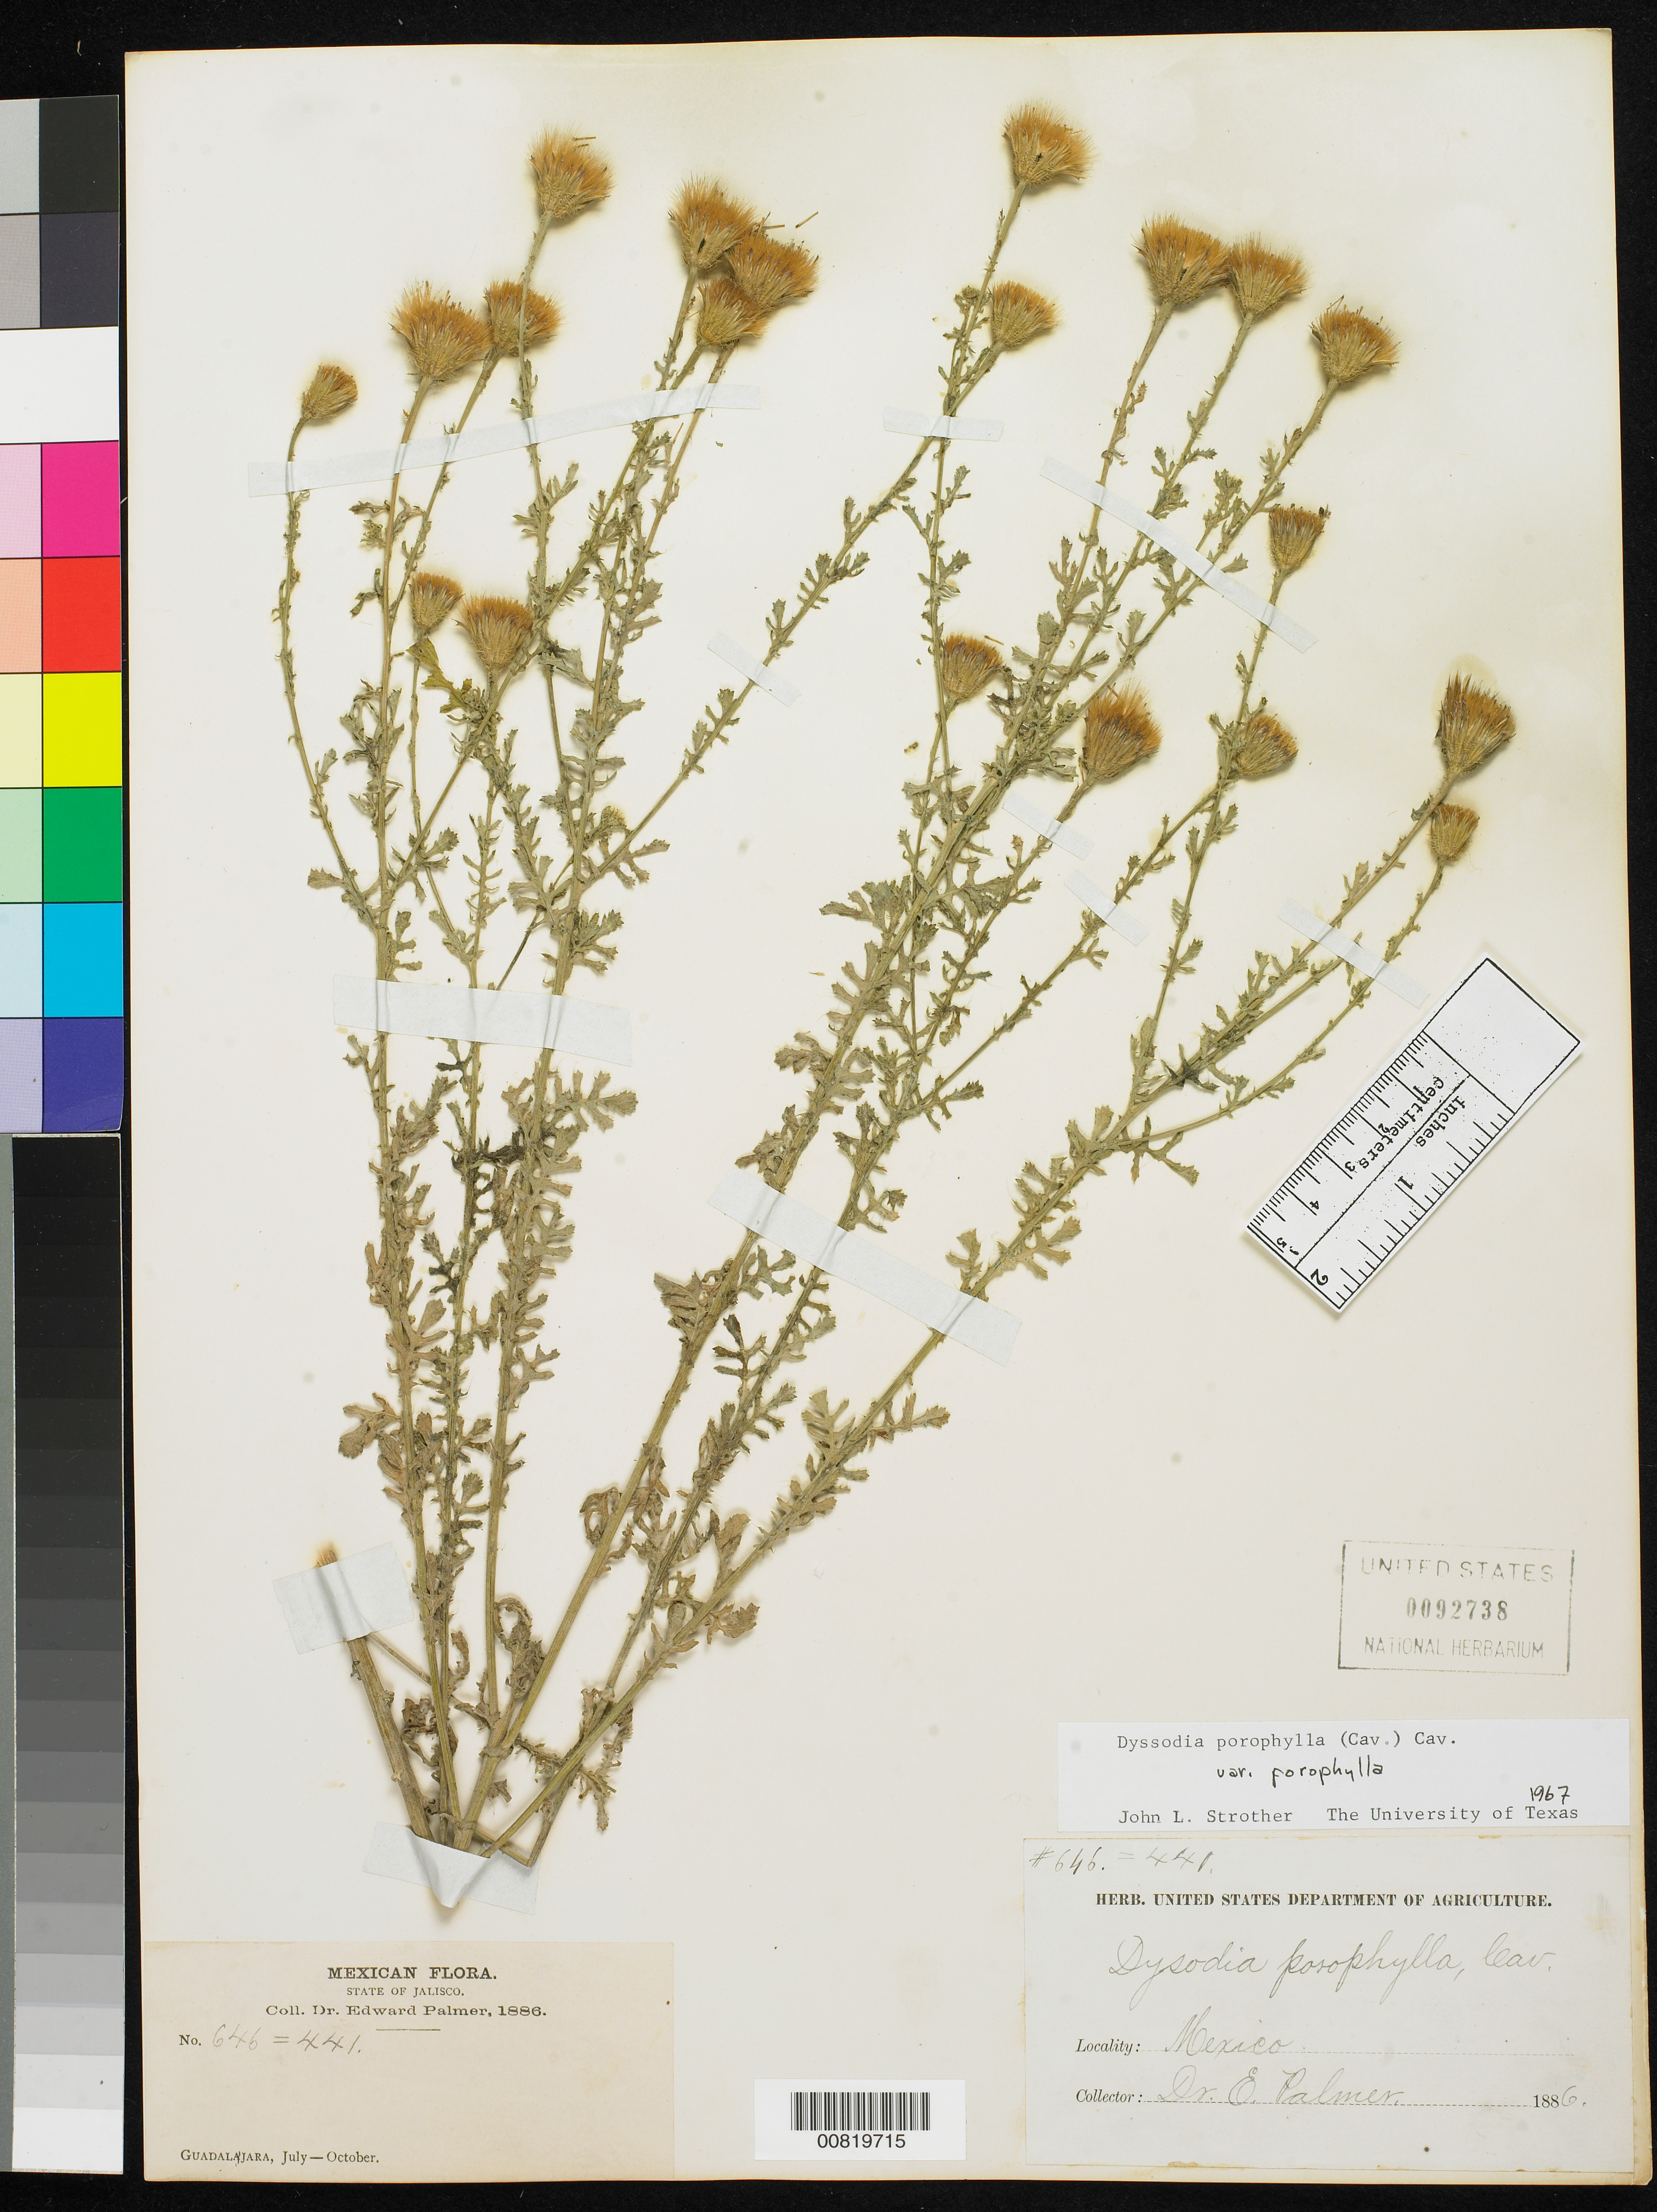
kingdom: Plantae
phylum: Tracheophyta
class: Magnoliopsida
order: Asterales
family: Asteraceae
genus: Adenophyllum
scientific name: Adenophyllum porophyllum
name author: (Cav.) Hemsl.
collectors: E. Palmer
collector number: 646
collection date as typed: Jul 1886 to -- Oct 1886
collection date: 1886-07/1886-10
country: Mexico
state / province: Jalisco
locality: Guadalajara, Jalisco.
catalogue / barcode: US 92738